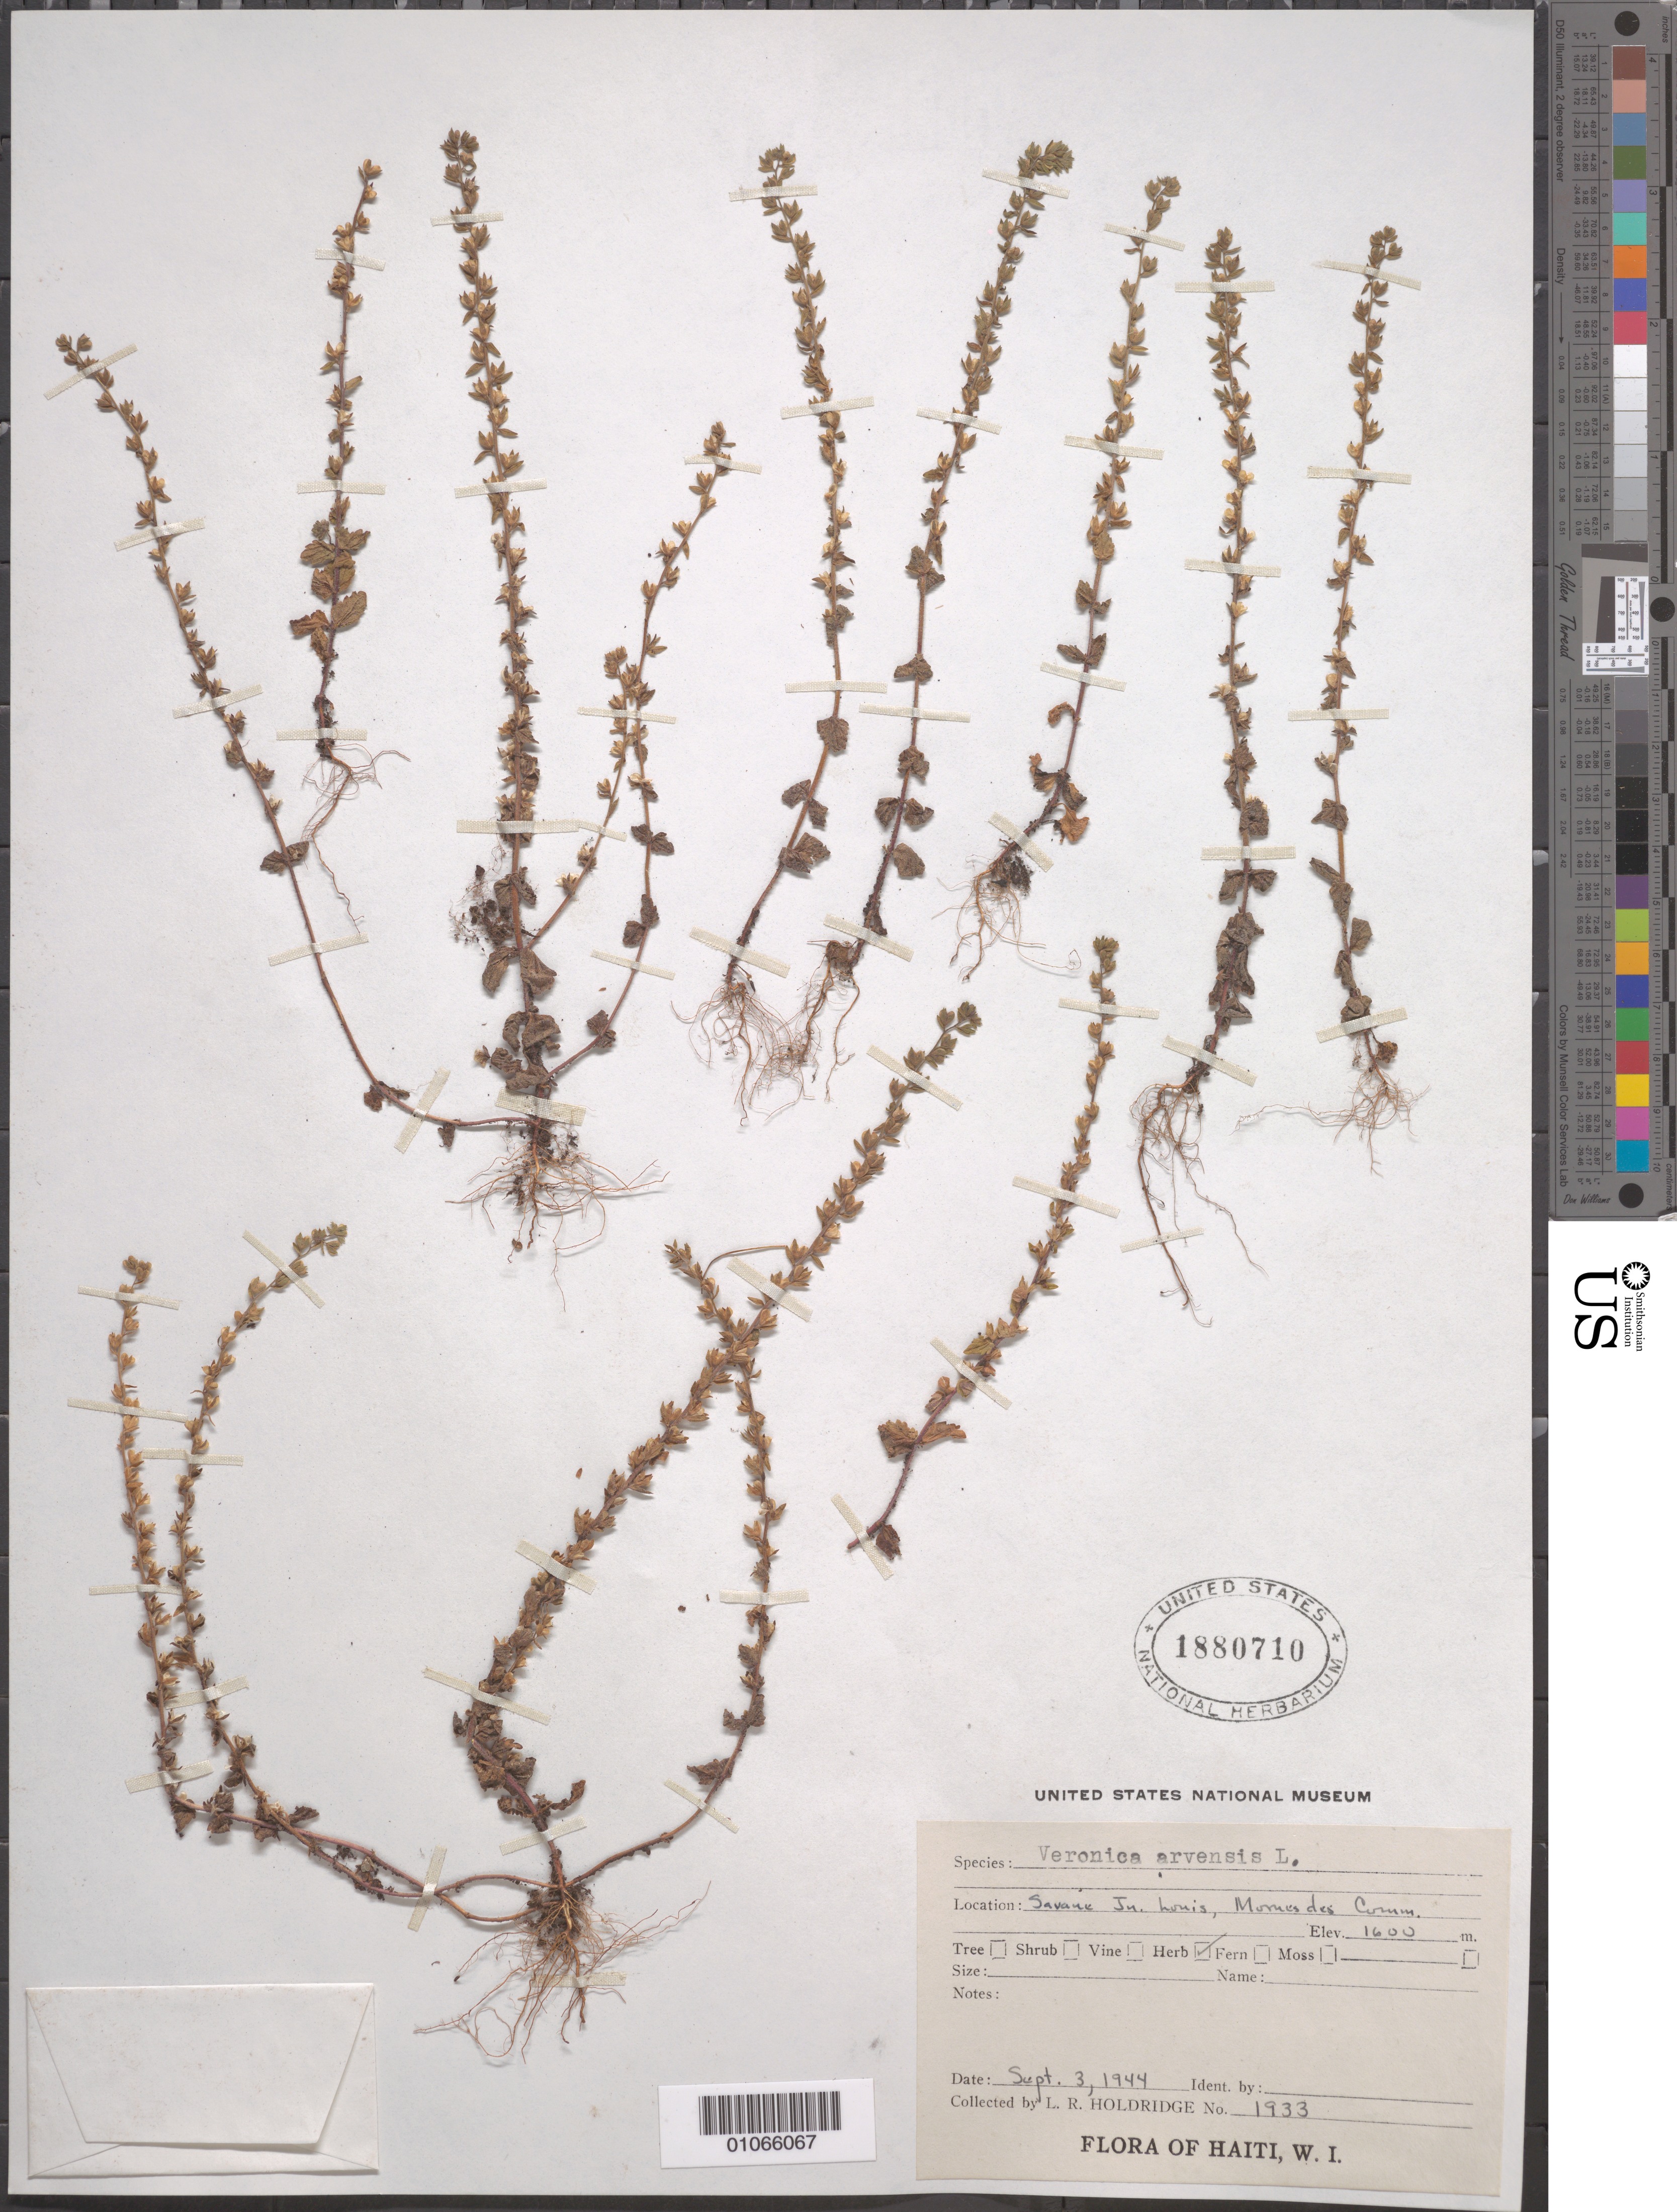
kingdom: Plantae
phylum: Tracheophyta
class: Magnoliopsida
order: Lamiales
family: Plantaginaceae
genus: Veronica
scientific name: Veronica arvensis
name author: L.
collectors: L. Holdridge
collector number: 1933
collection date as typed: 03 Sep 1944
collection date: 1944-09-03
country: Haiti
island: Hispaniola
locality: Savane Jn. Honis, Mornes des Comm.?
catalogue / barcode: US 1880710